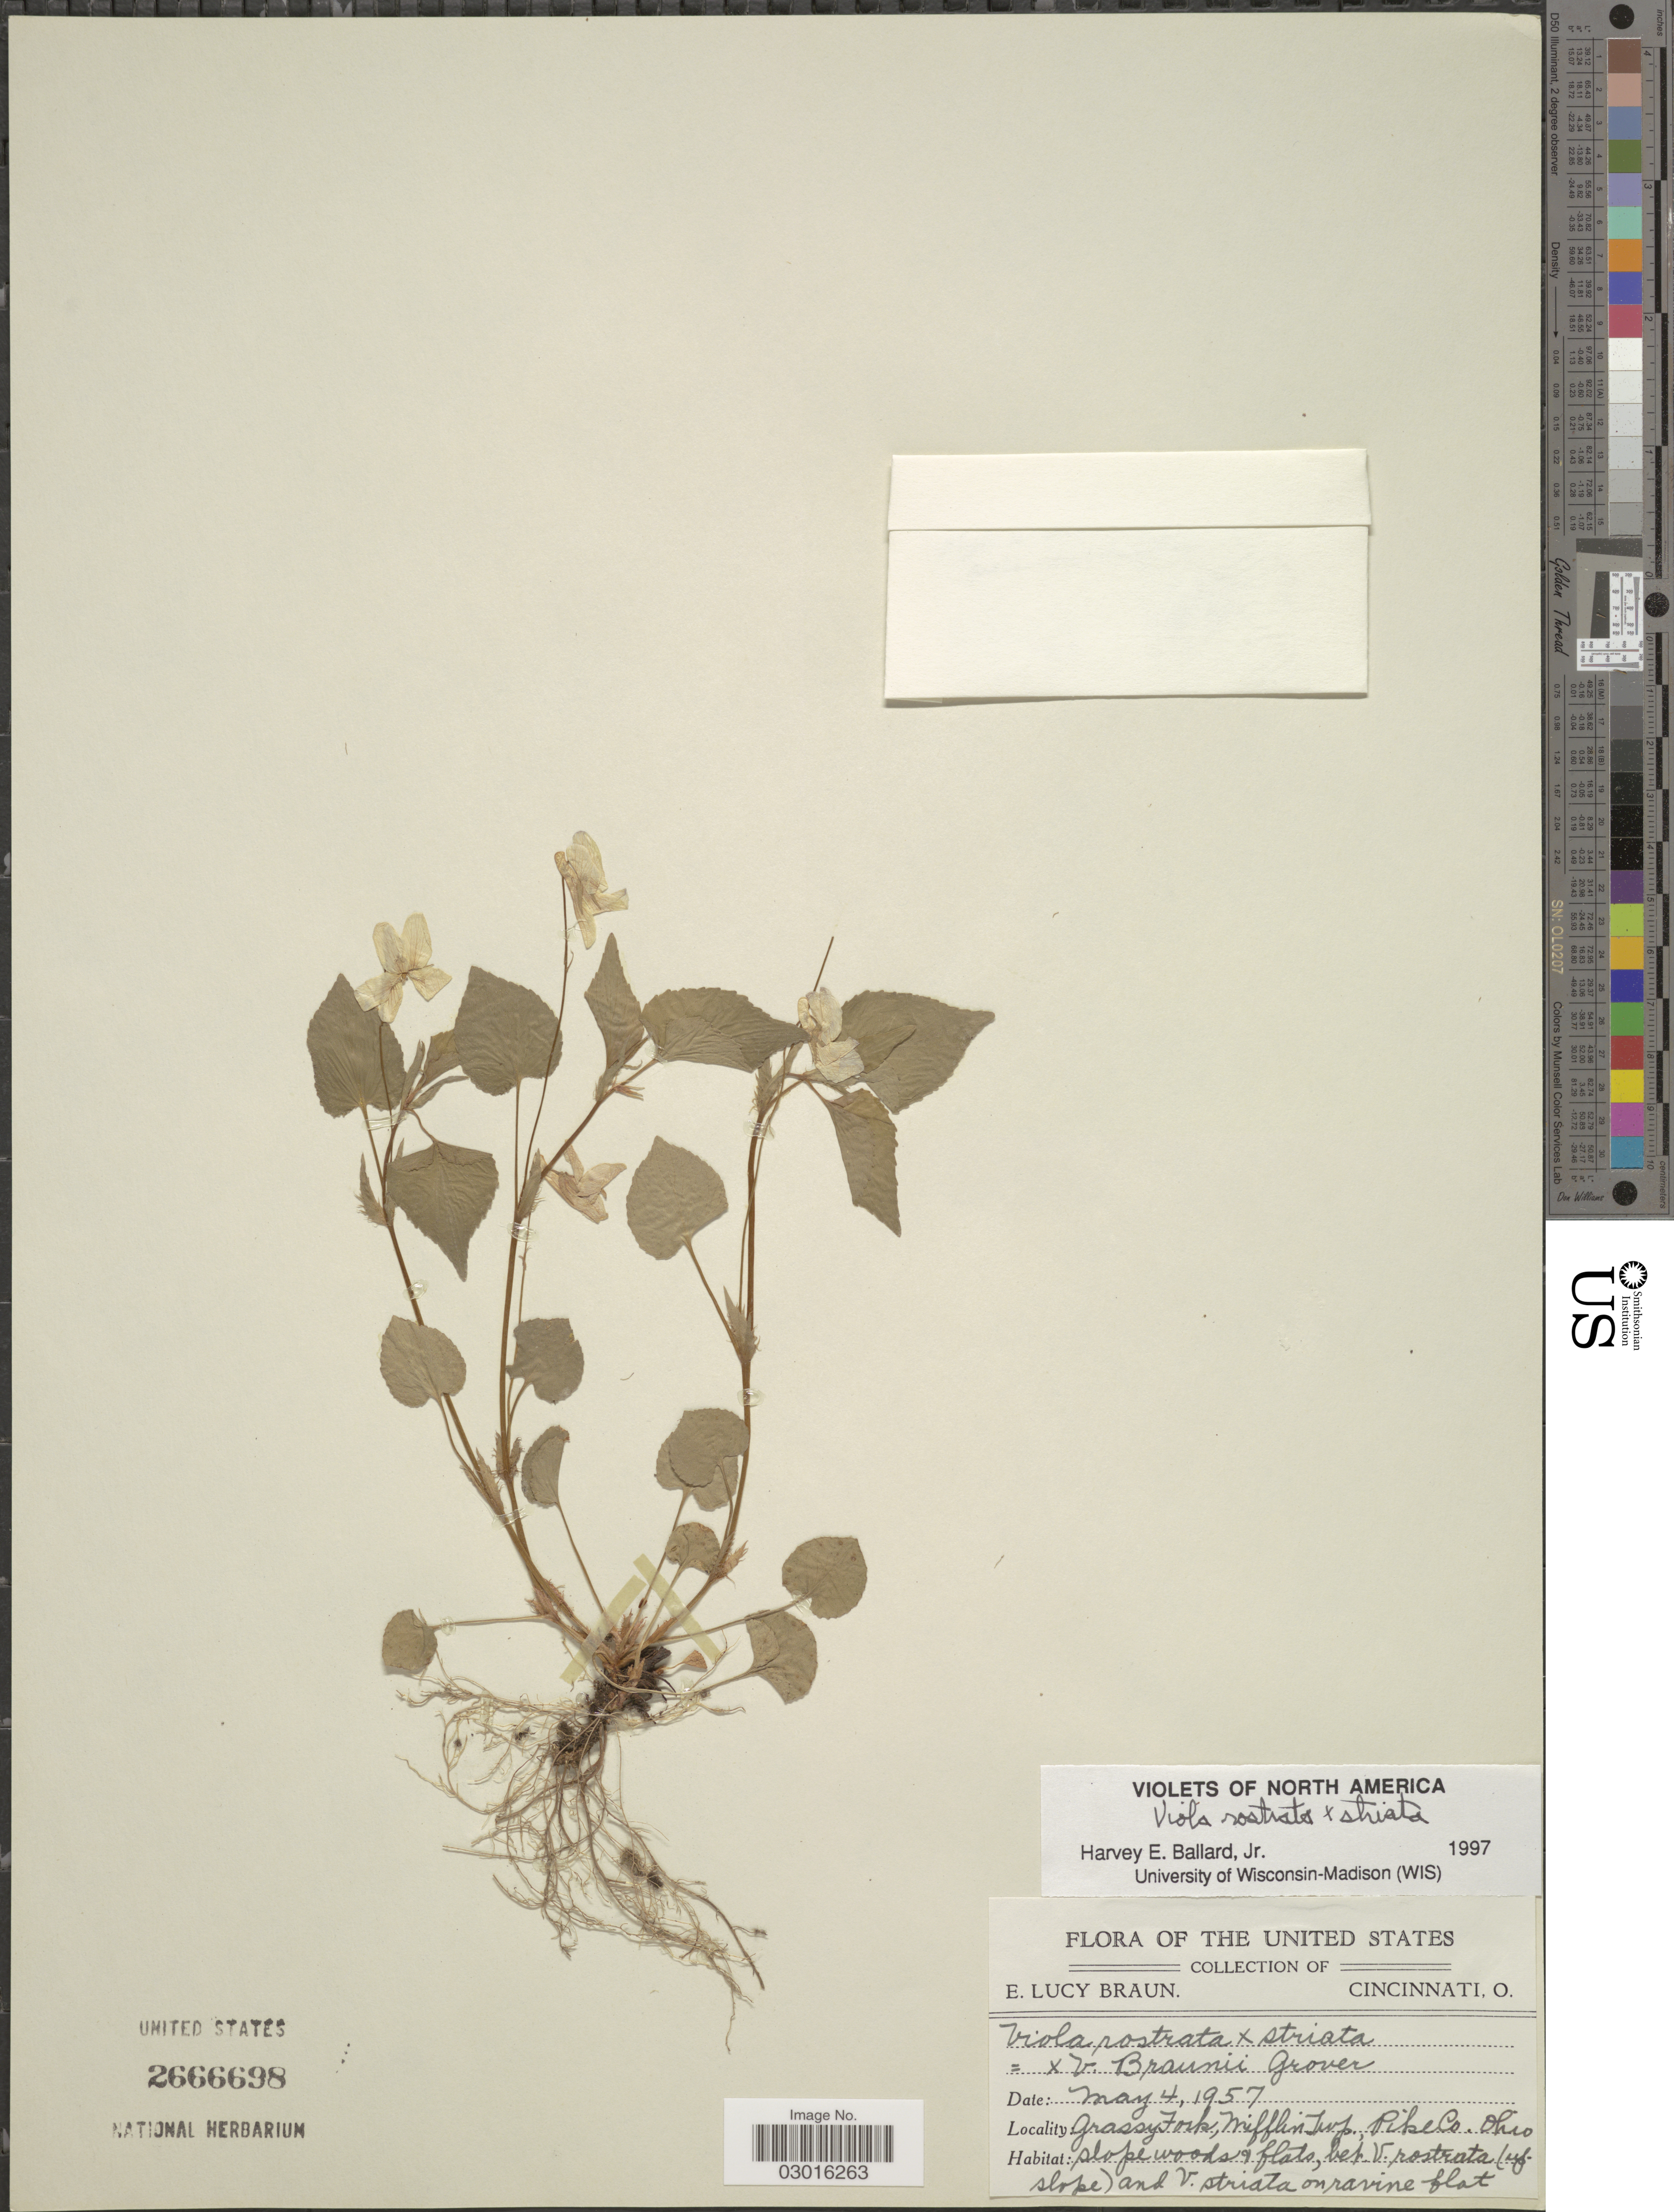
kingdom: Plantae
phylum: Tracheophyta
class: Magnoliopsida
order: Malpighiales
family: Violaceae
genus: Viola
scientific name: Viola rostrata x V. striata Aiton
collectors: E. L. Braun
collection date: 1957-05-04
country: United States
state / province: Ohio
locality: Grassy Fork, Mifflin Twp., Pike Co.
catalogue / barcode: US 2666698